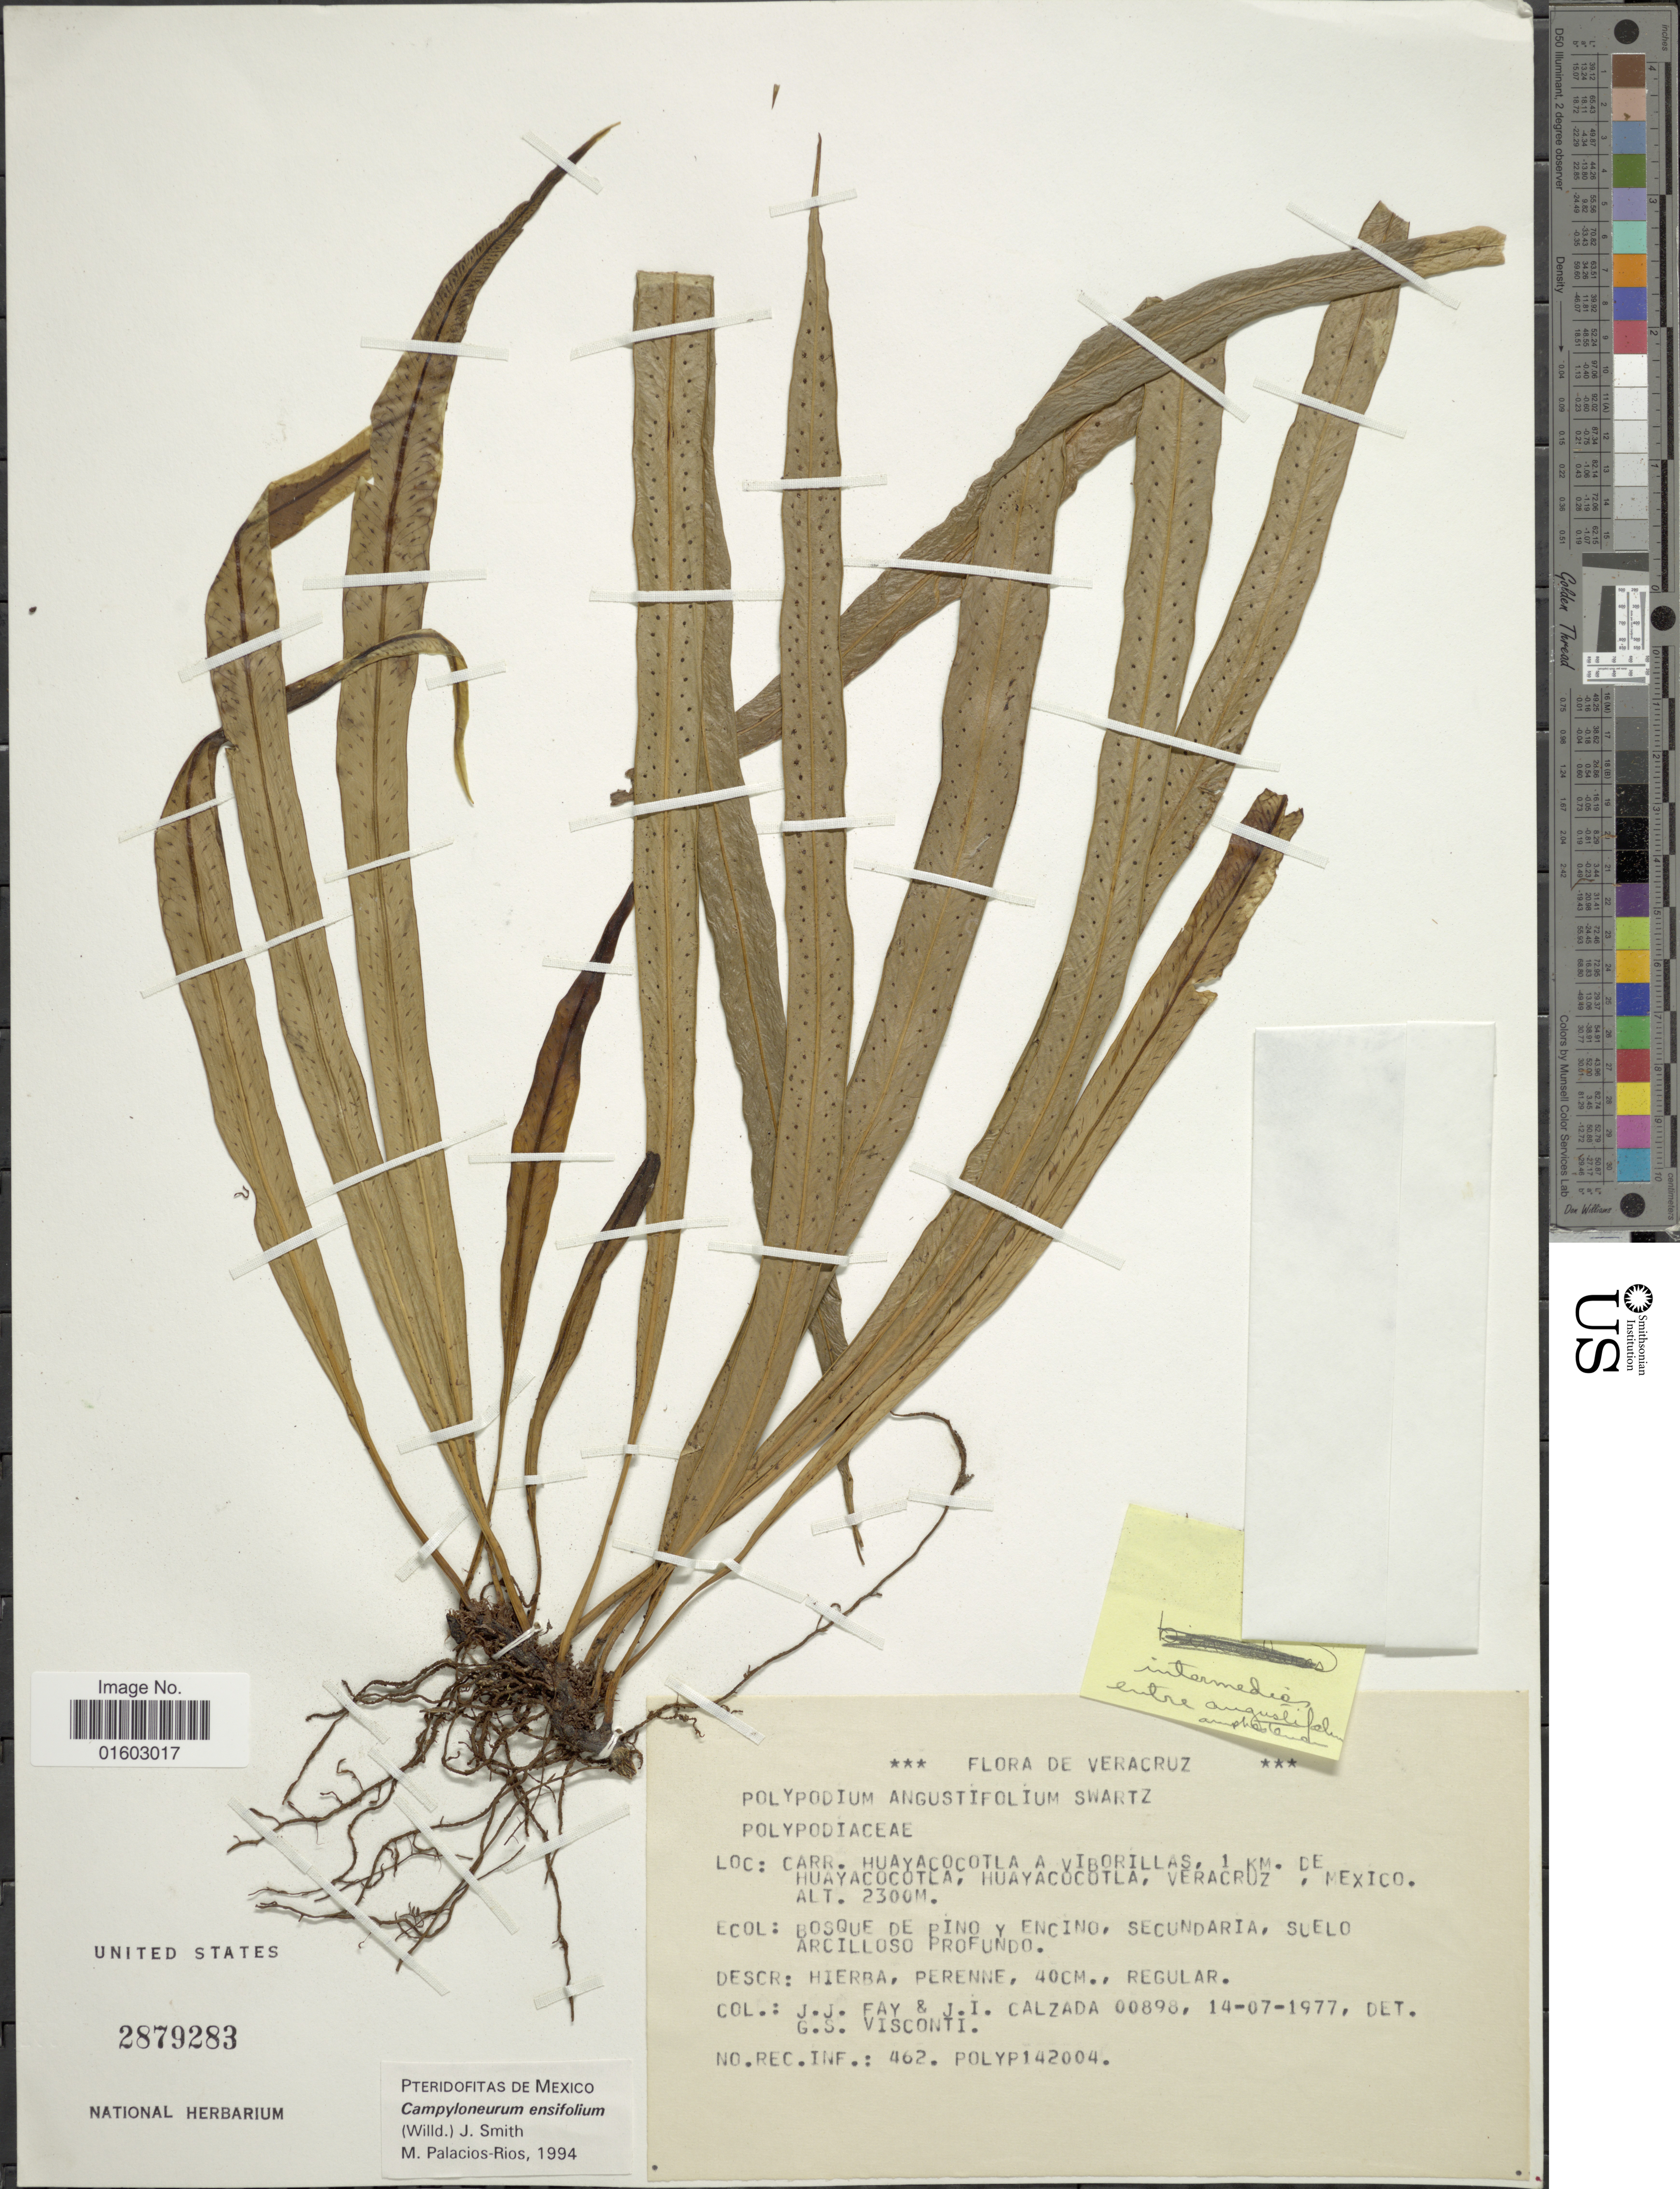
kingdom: Plantae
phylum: Tracheophyta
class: Polypodiopsida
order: Polypodiales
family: Polypodiaceae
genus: Campyloneurum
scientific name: Campyloneurum ensifolium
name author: (Willd.) J. Sm.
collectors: J. J. Fay & J. I. Calzada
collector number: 00898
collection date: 1977-07-14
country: Mexico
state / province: Veracruz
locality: Carr,. Huayacocotla a viborillas, 1 km de Huayacocotla, Huayacoctla, Veracruz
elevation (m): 2300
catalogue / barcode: US 2879283